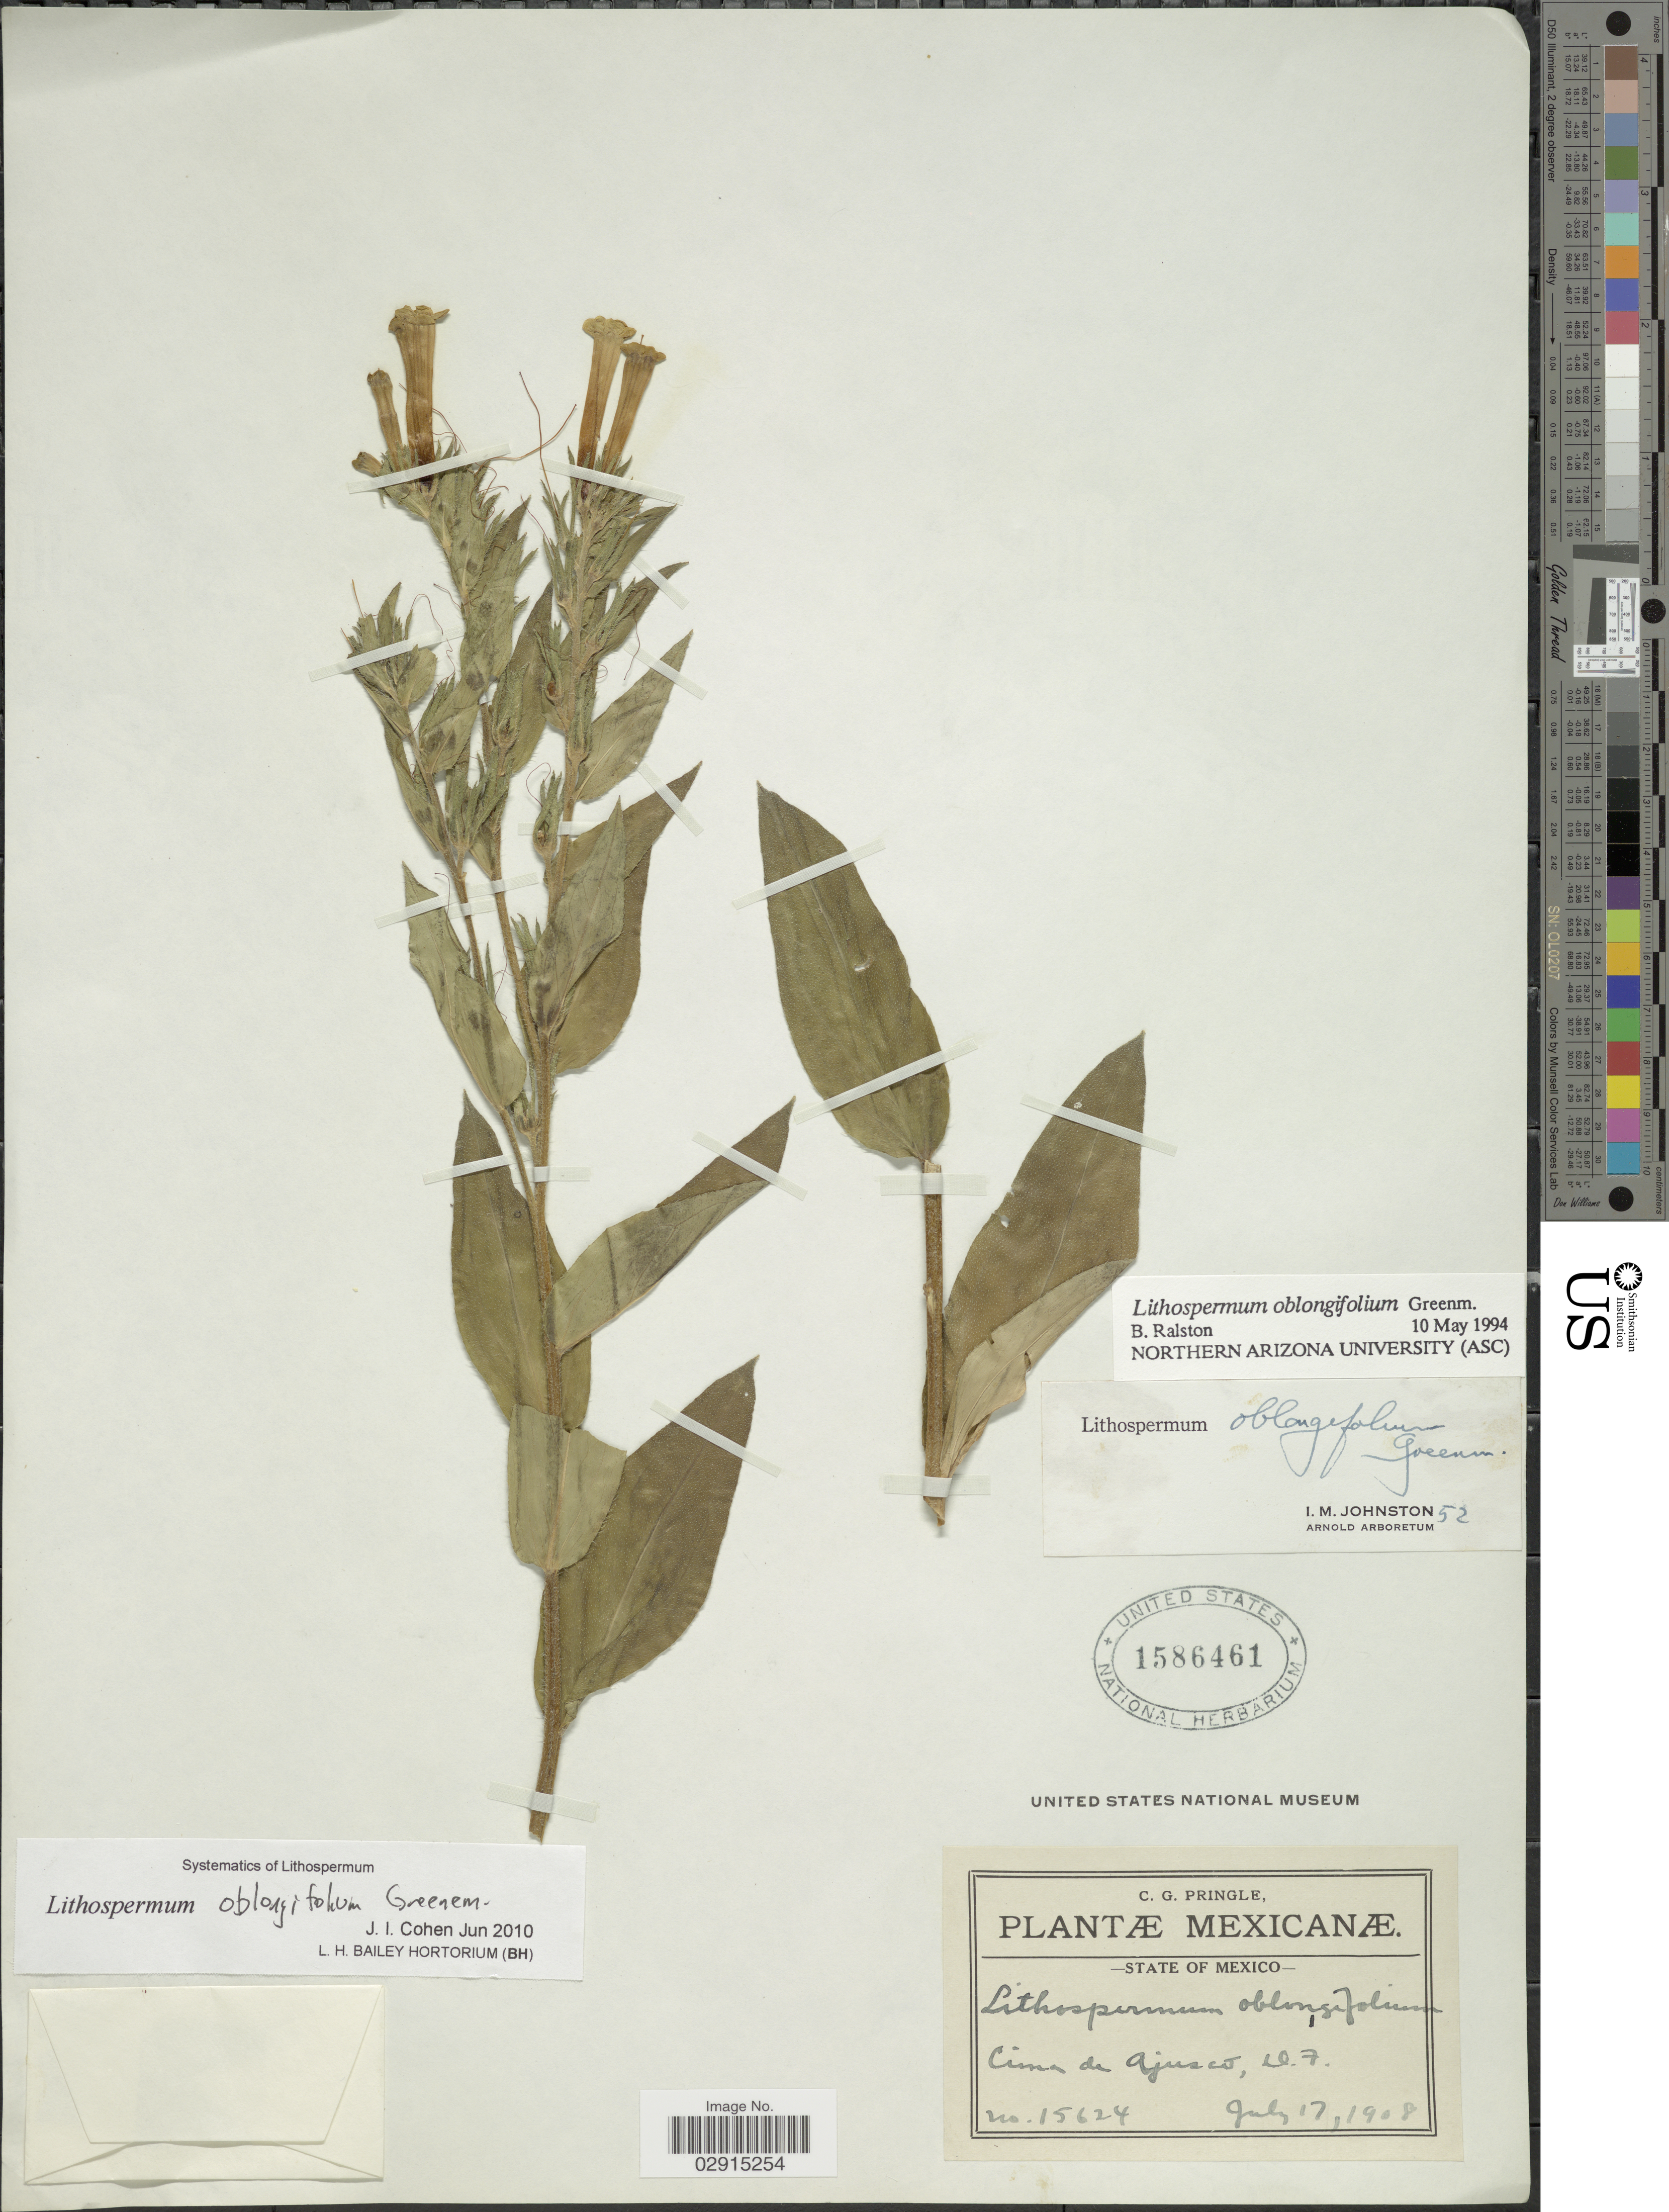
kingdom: Plantae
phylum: Tracheophyta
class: Magnoliopsida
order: Boraginales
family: Boraginaceae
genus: Lithospermum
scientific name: Lithospermum oblongifolium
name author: Greenm.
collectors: C. G. Pringle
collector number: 15624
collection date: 1908-07-17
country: Mexico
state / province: Distrito Federal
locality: Cima de Ajusco.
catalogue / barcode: US 1586461